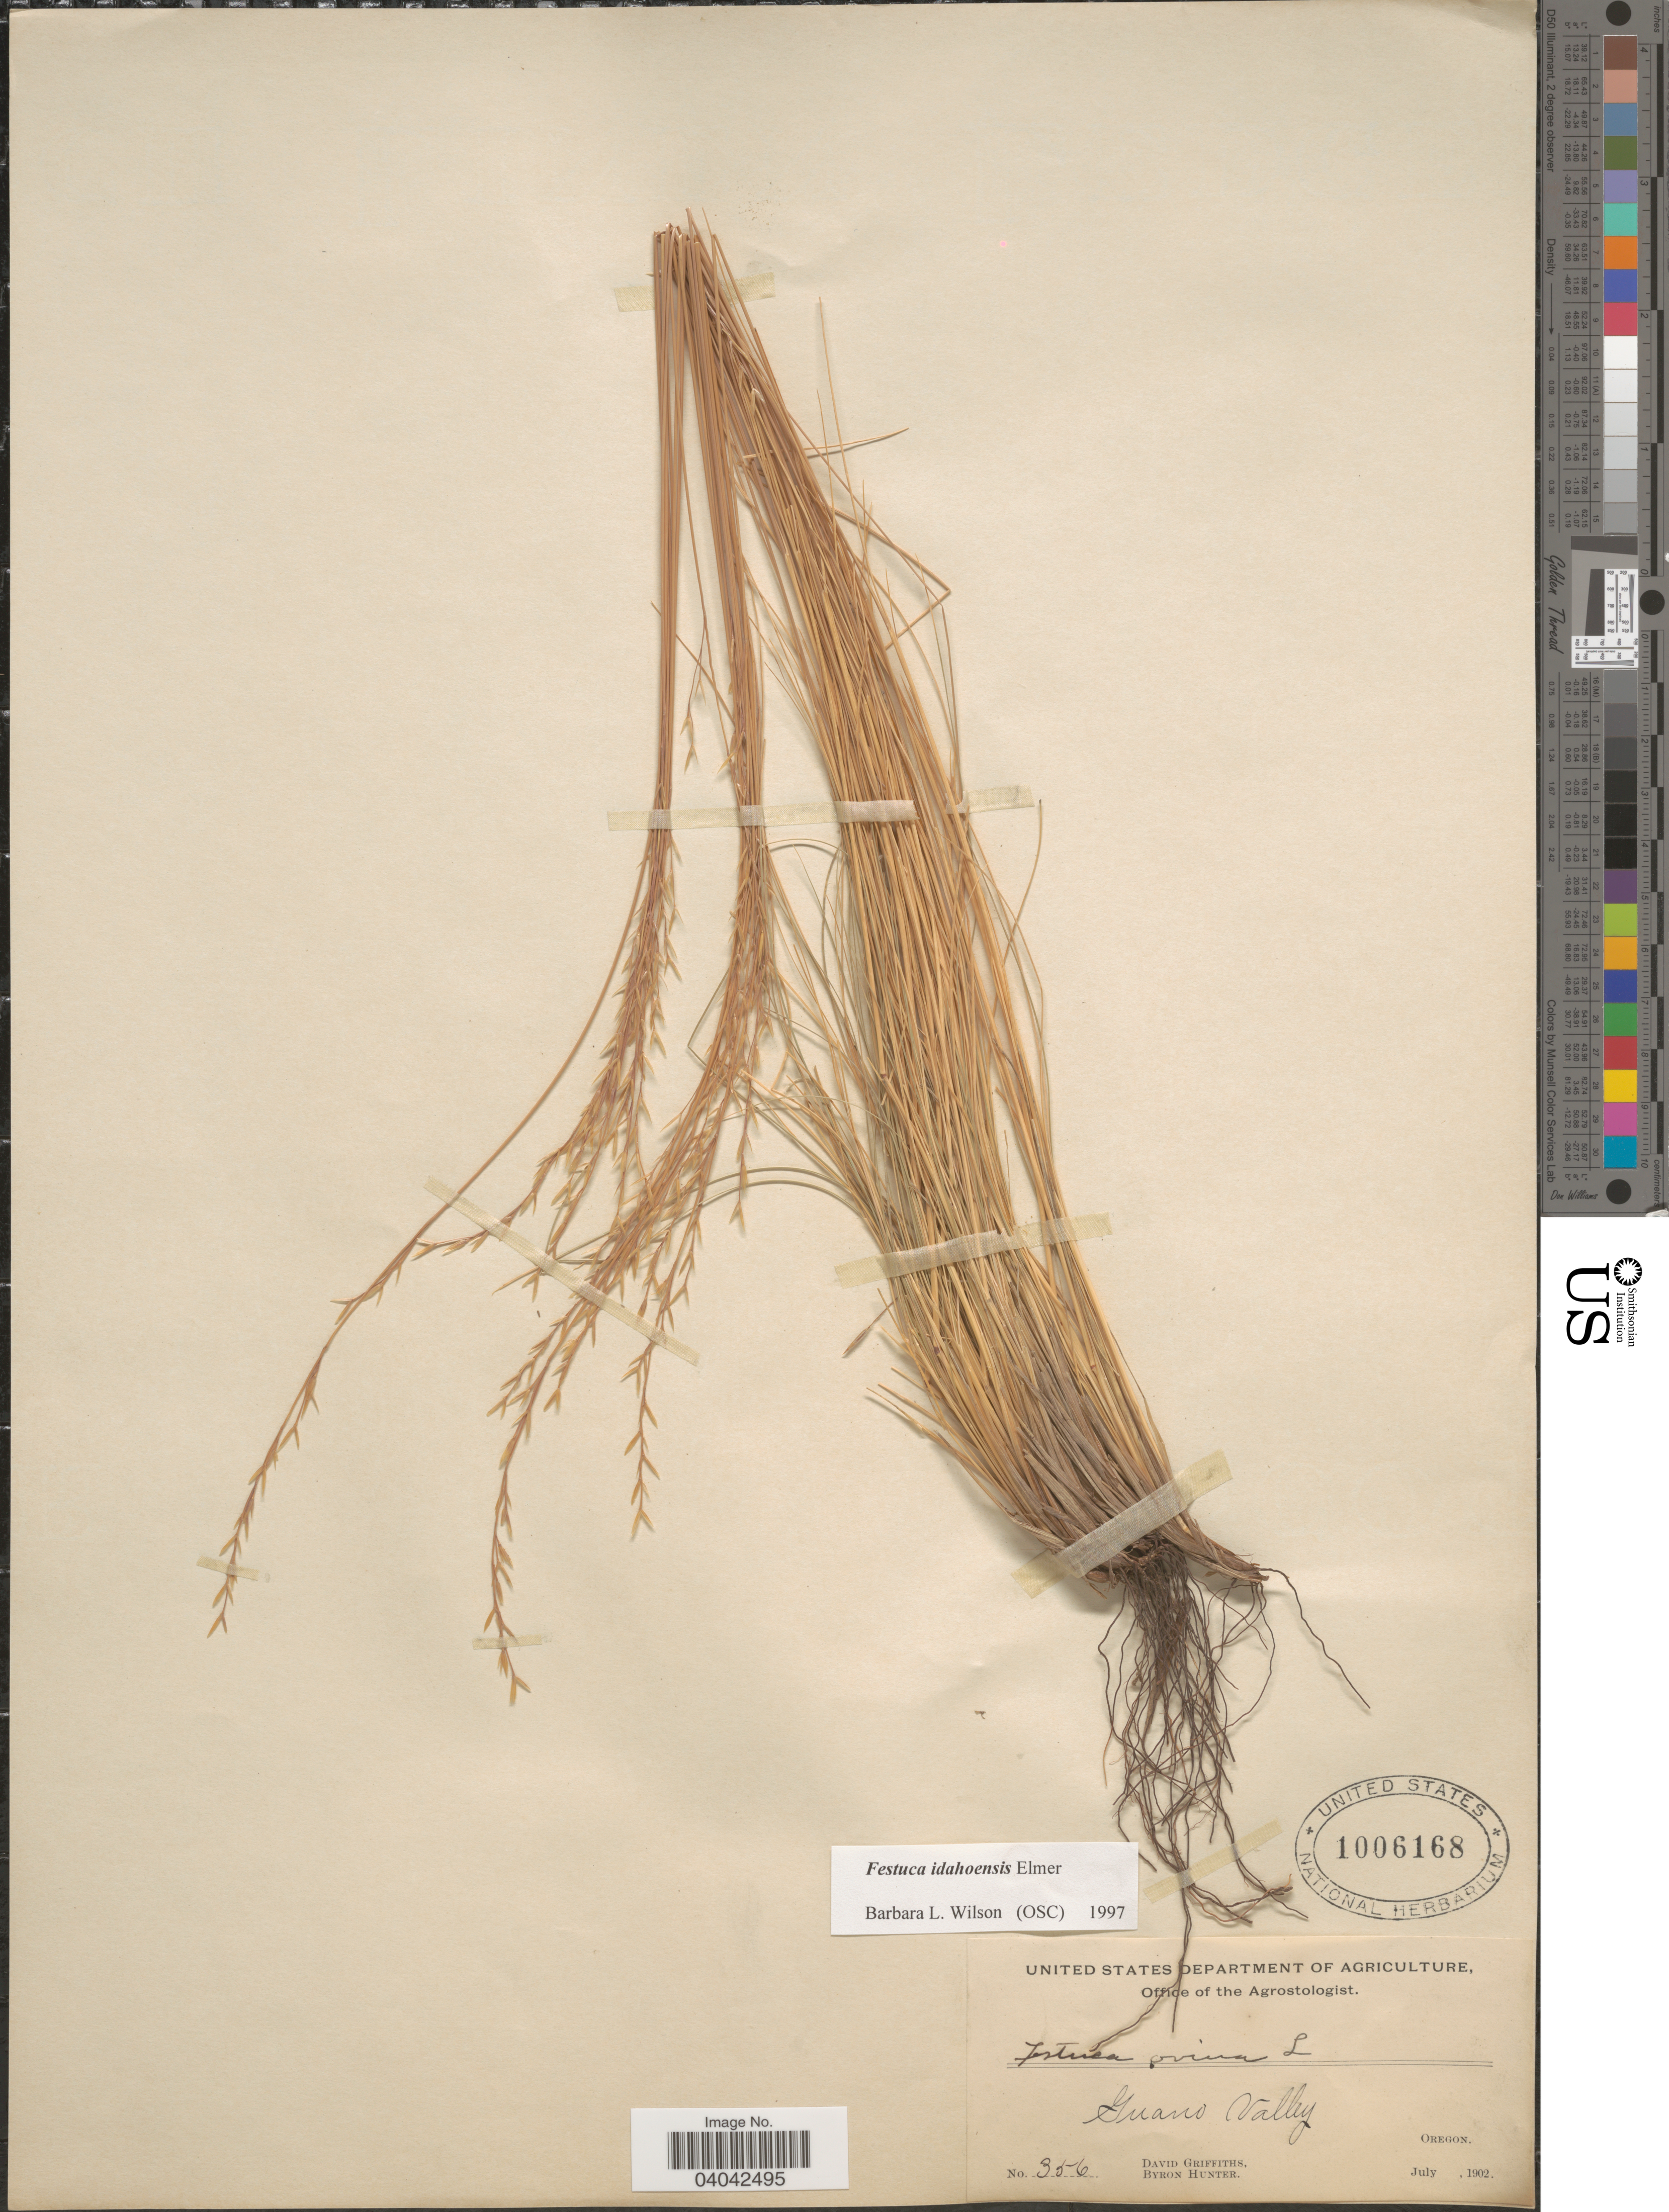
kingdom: Plantae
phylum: Tracheophyta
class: Liliopsida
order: Poales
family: Poaceae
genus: Festuca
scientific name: Festuca idahoensis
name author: Elmer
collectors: D. Griffiths & B. Hunter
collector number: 356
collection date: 1902-07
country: United States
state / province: Oregon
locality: Guano Valley.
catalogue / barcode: US 1006168